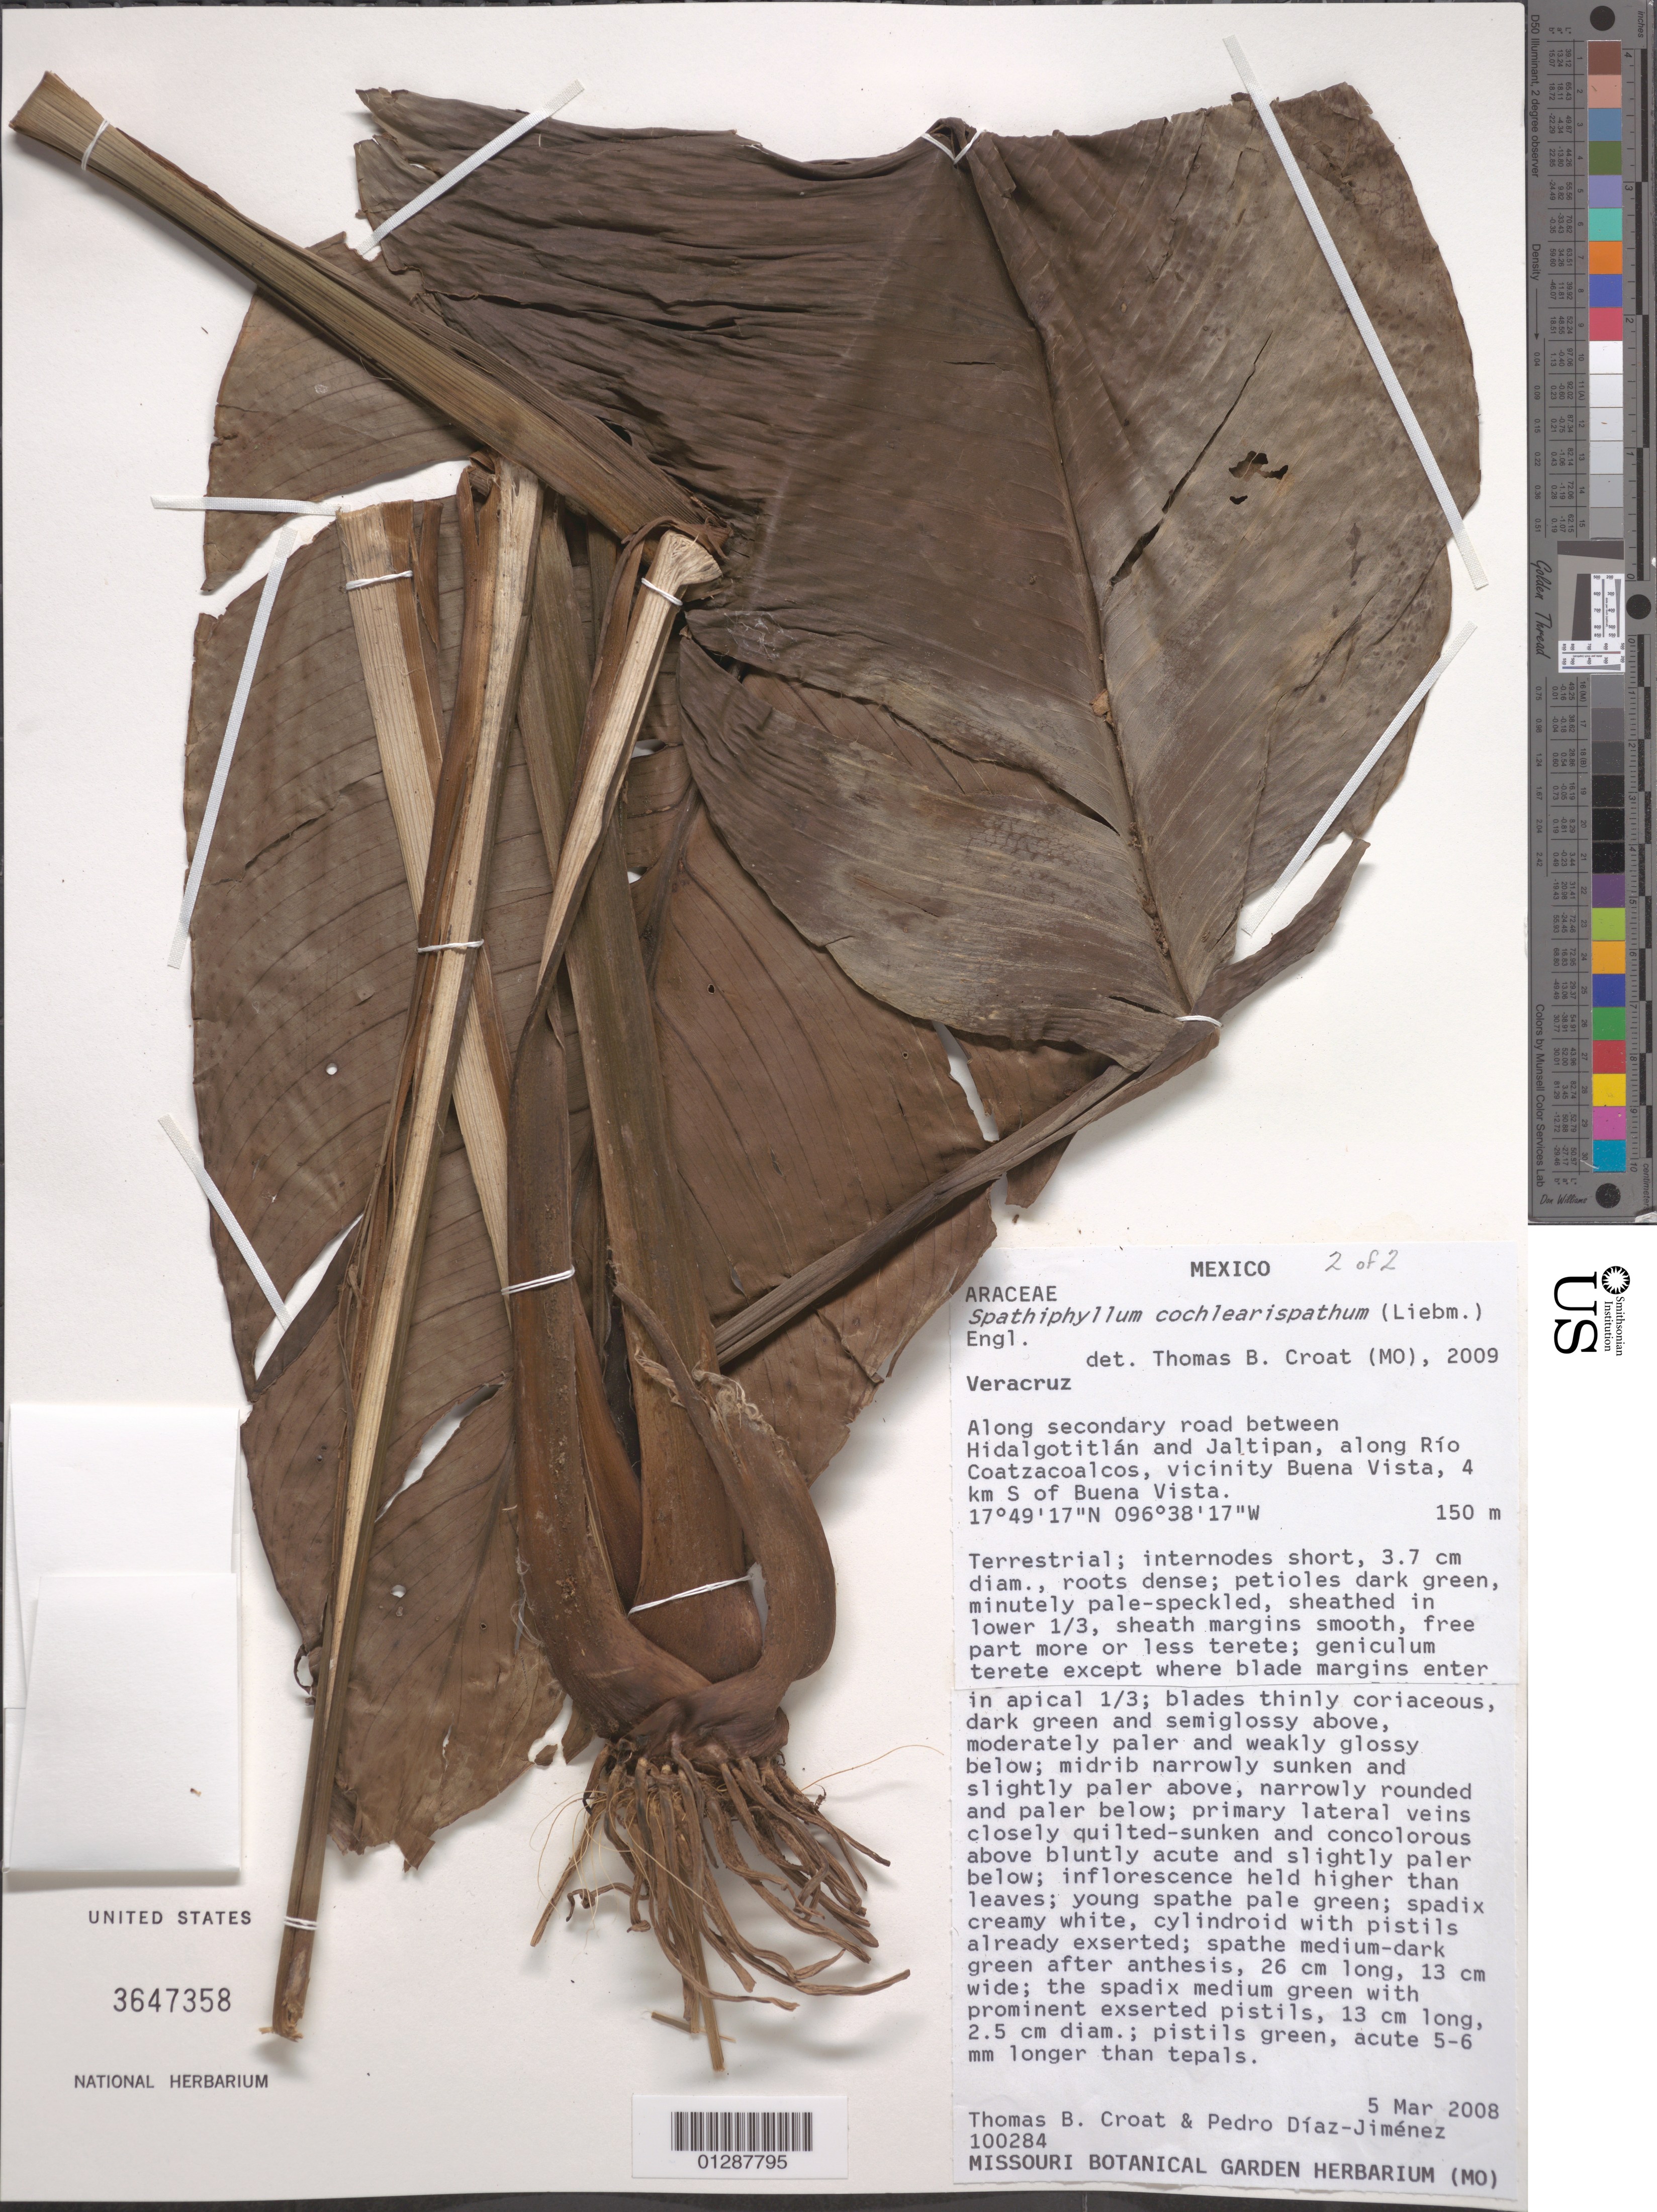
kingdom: Plantae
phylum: Tracheophyta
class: Liliopsida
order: Alismatales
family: Araceae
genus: Spathiphyllum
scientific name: Spathiphyllum cochlearispathum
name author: (Liebm.) Engl.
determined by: Croat, Thomas B., Missouri Botanical Garden (MO)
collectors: T. B. Croat & P. Díaz-Jiménez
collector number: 100284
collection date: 2008-03-05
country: Mexico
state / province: Veracruz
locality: Veracruz. Along secondary road between Hidalgotitlán and Jaltipan, along Río Coatzacoalcos, vicinity of Buena Vista, 4 km S of Buena Vista.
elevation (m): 150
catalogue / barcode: US 3647358